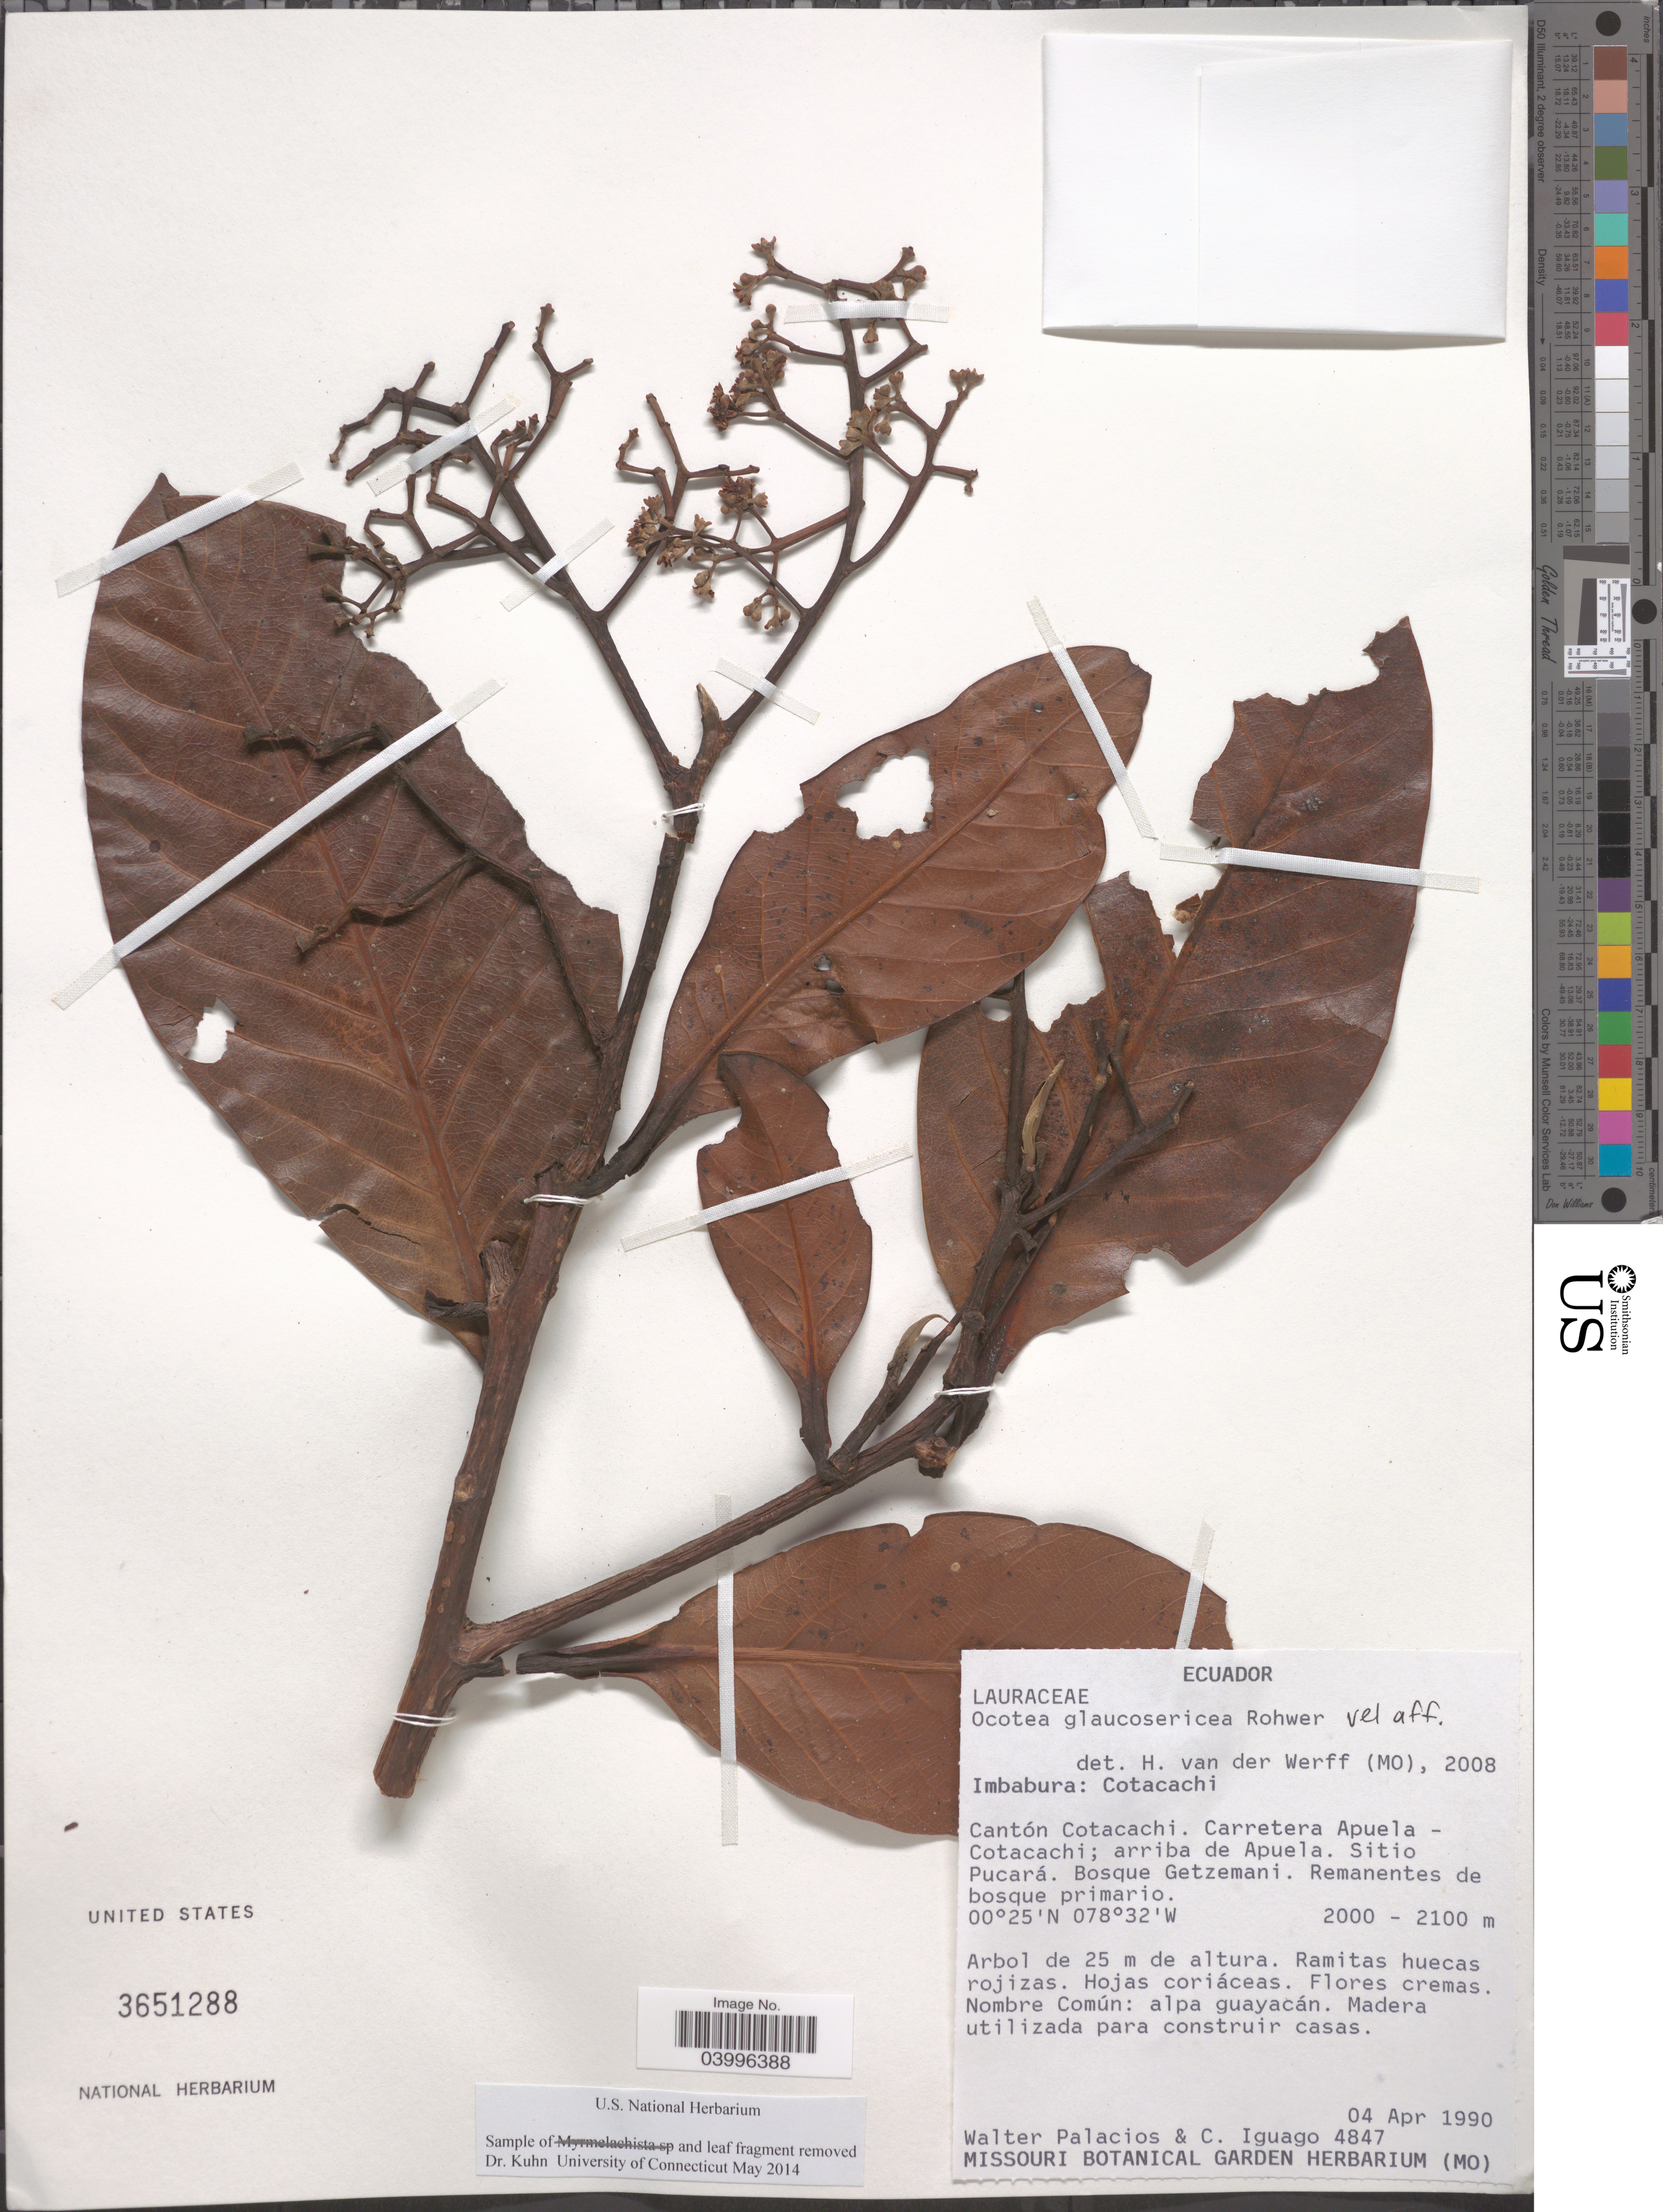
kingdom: Plantae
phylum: Tracheophyta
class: Magnoliopsida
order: Laurales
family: Lauraceae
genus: Ocotea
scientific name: Ocotea glaucosericea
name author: Rohwer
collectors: W. Palacios & C. Iguago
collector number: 4847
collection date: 1990-04-04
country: Ecuador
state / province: Imbabura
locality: Cotacachi. Cantón Cotacachi. Carretera Apuela-Cotacachi; arriba de Apuela. Sitio Pucará. Bosque Getzemani. Remanentes de bosque primario.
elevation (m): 2000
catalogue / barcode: US 3651288